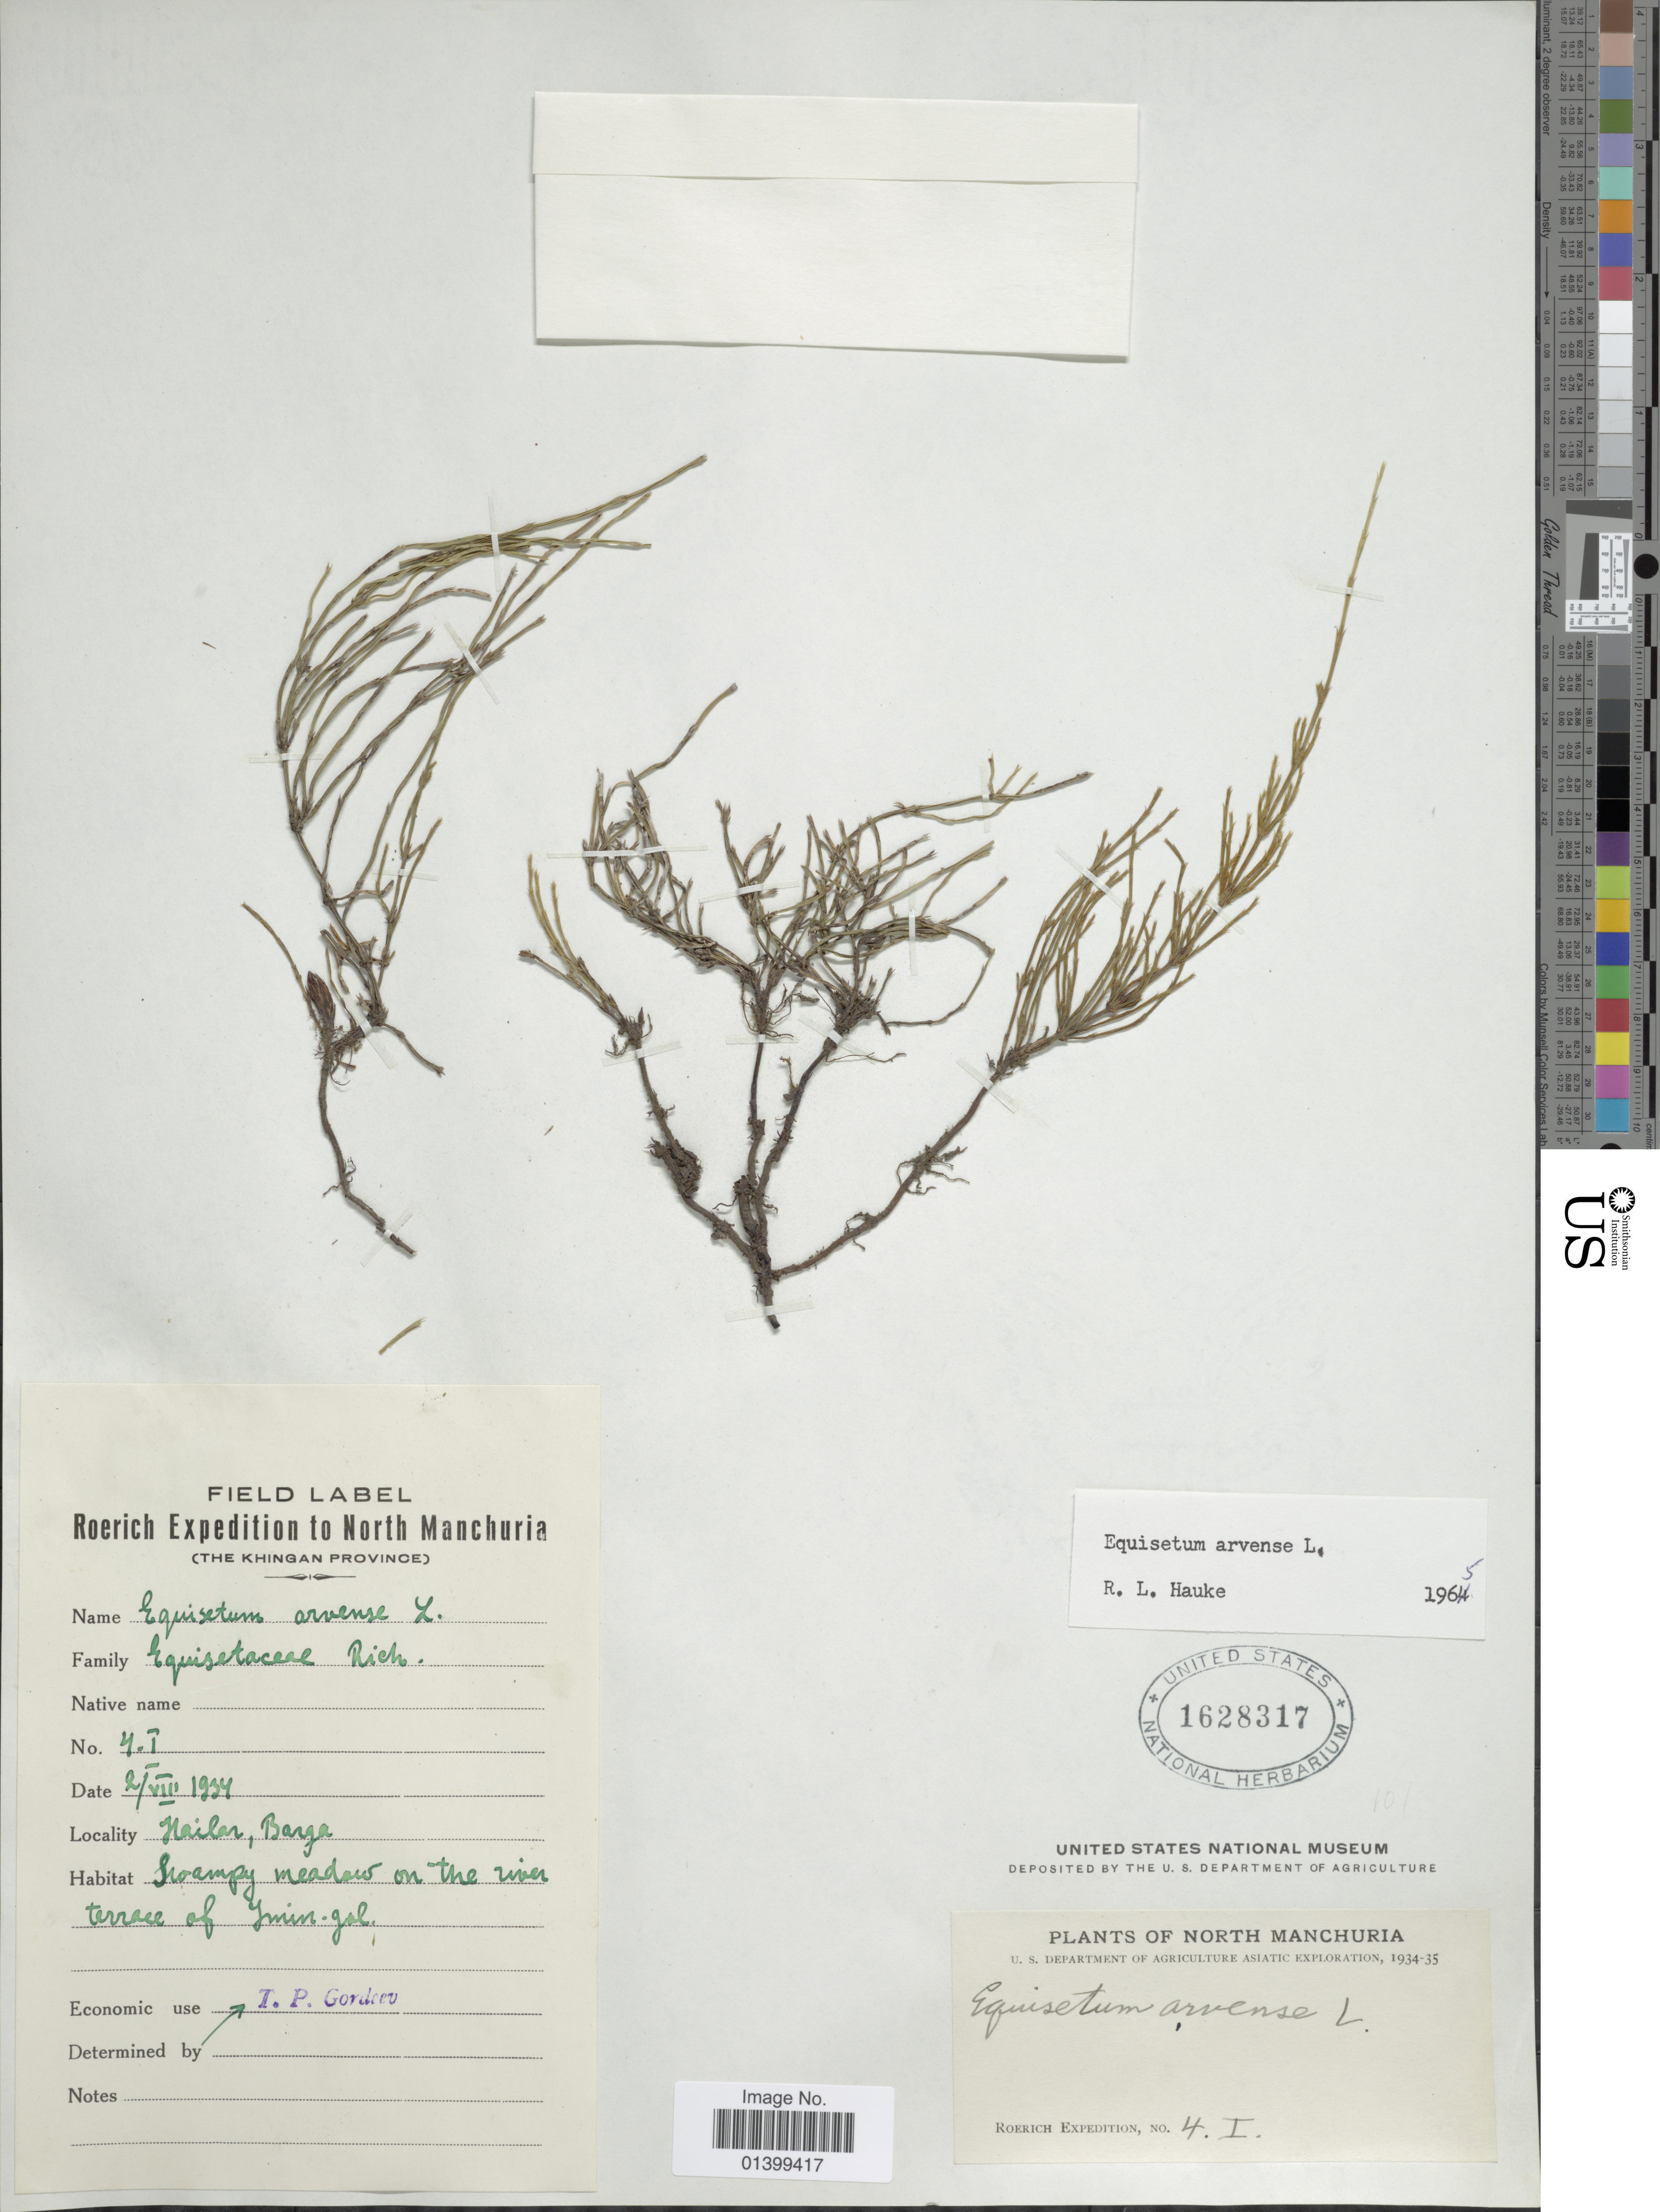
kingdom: Plantae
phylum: Tracheophyta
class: Polypodiopsida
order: Equisetales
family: Equisetaceae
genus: Equisetum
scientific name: Equisetum arvense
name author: L.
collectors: Roerich Expedition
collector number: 4.T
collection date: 1934-08-02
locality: The Khingan Province. Hailar, Barga. North Manchuria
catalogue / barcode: US 1628317